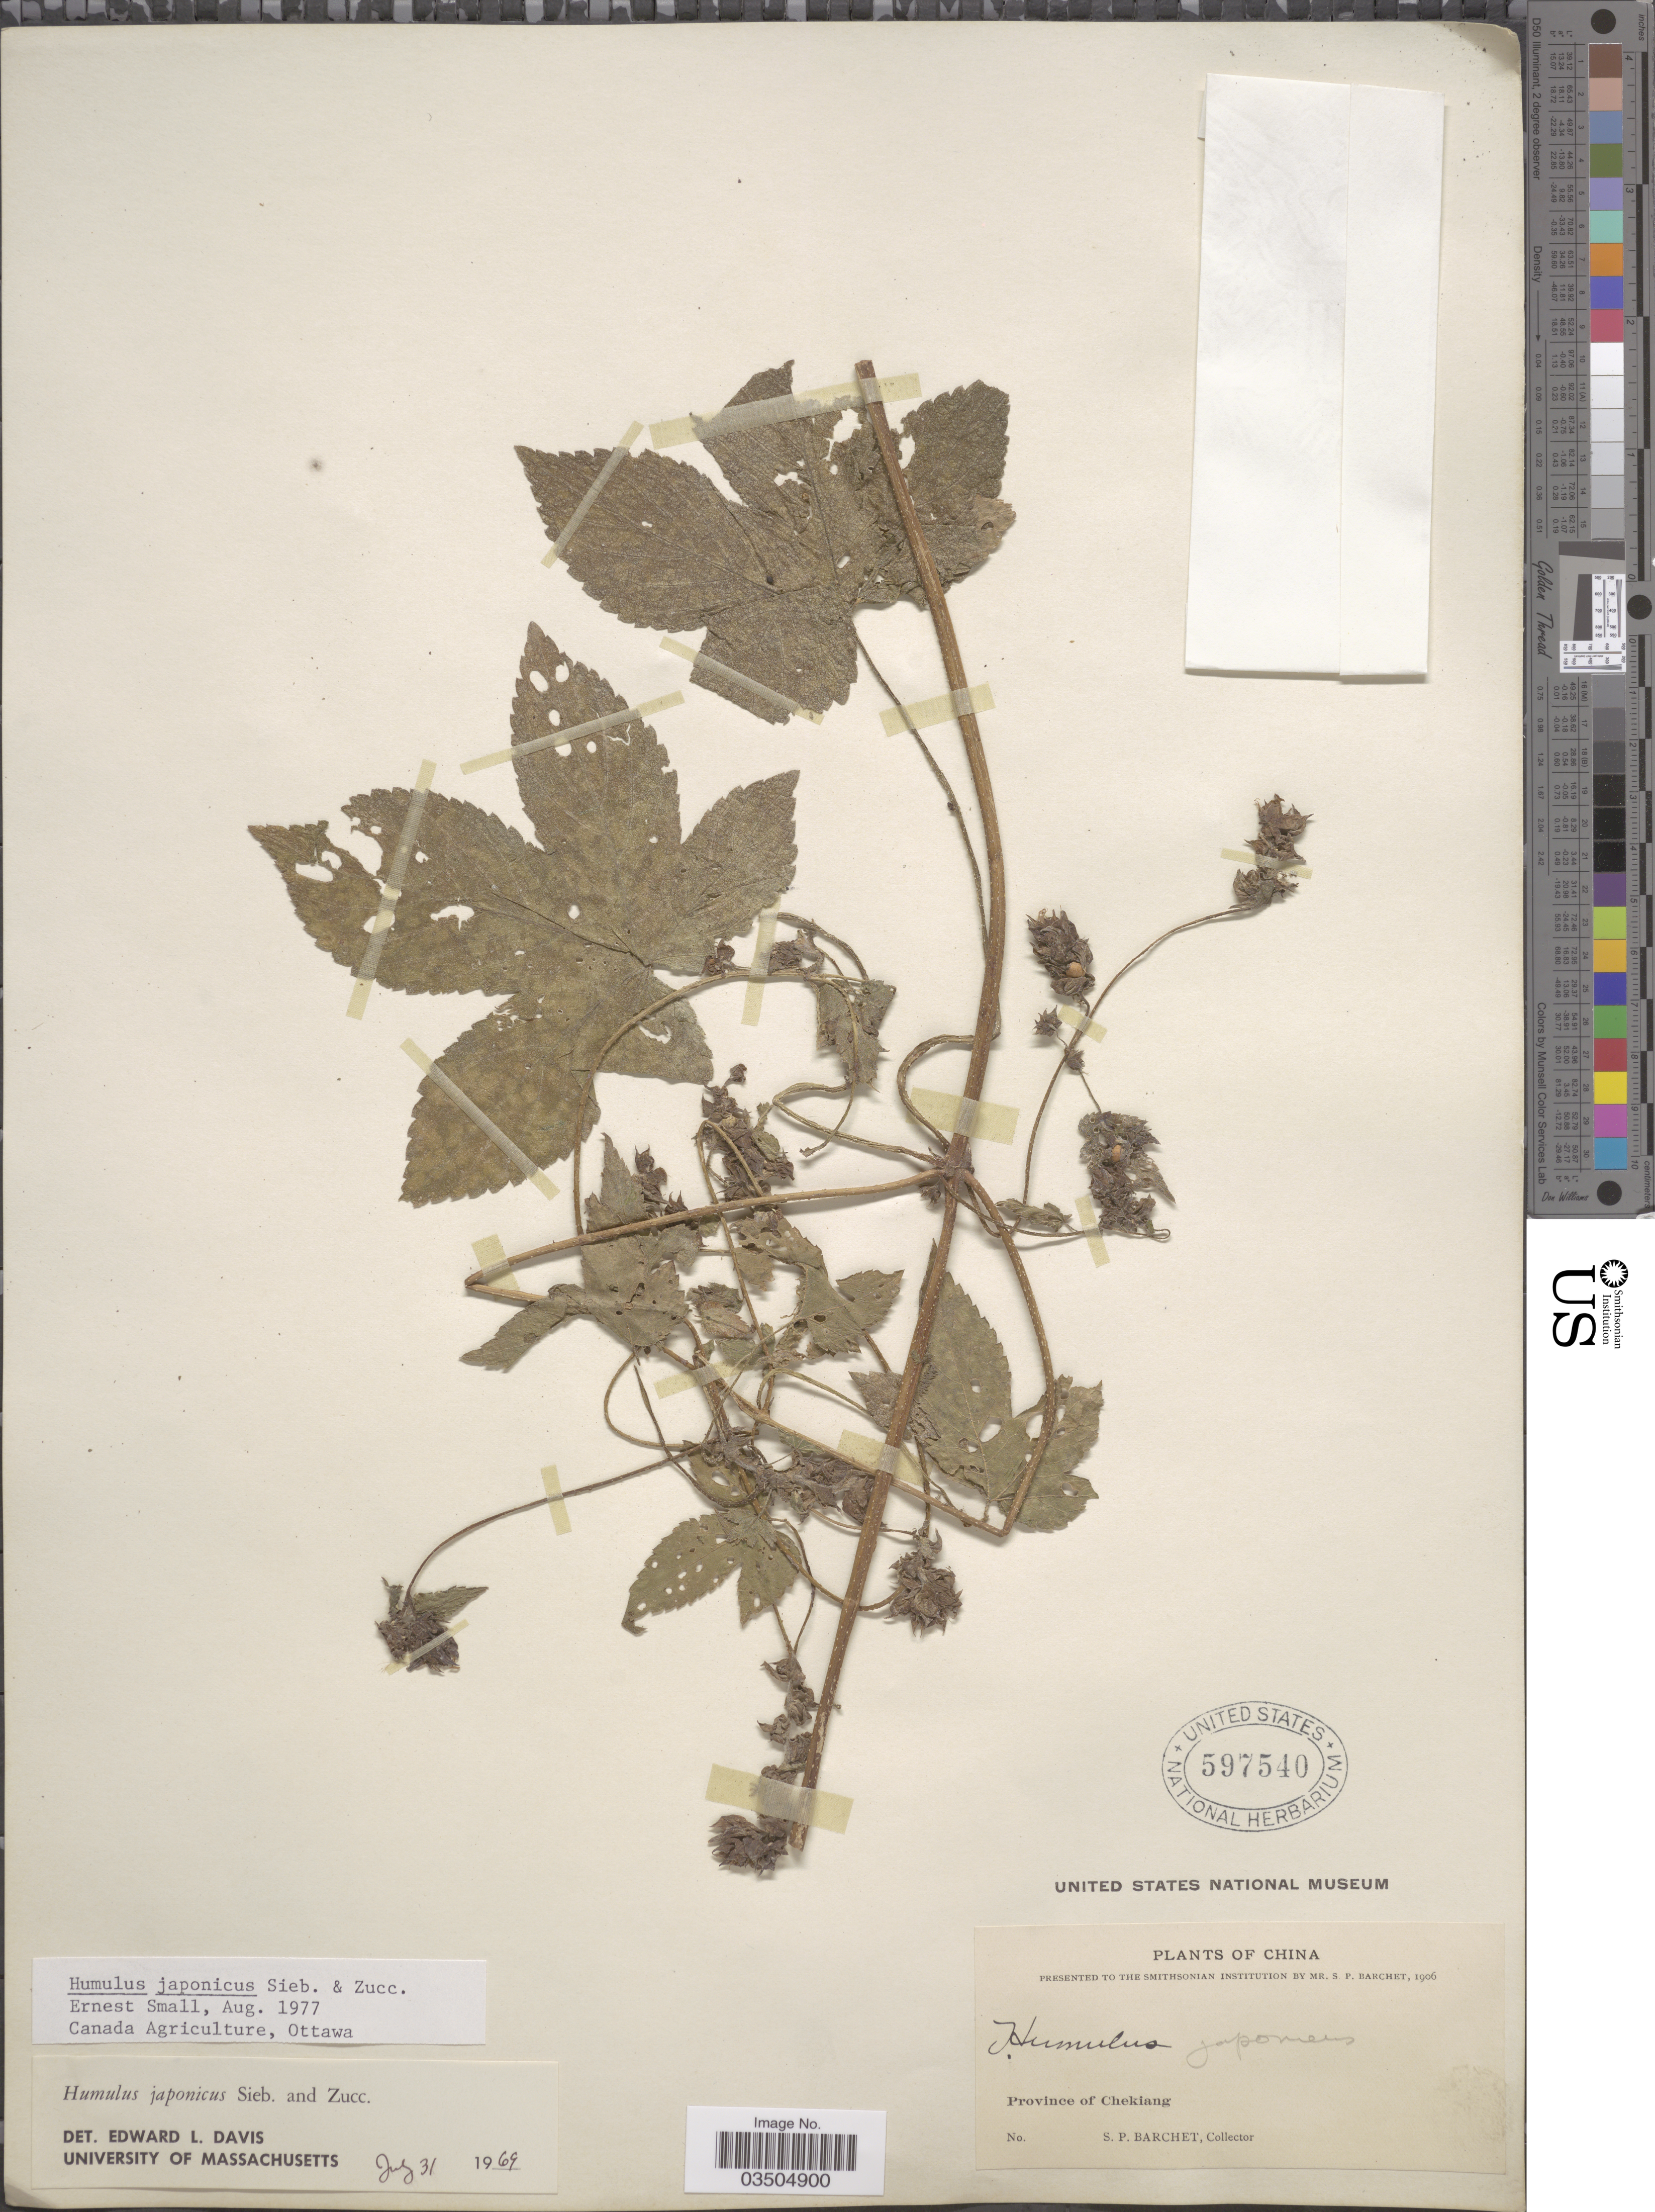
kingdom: Plantae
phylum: Tracheophyta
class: Magnoliopsida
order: Rosales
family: Cannabaceae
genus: Humulus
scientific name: Humulus japonicus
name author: Siebold & Zucc.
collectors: S. P. Barchet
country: China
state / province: Zhejiang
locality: Province of Chekiang.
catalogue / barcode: US 597540